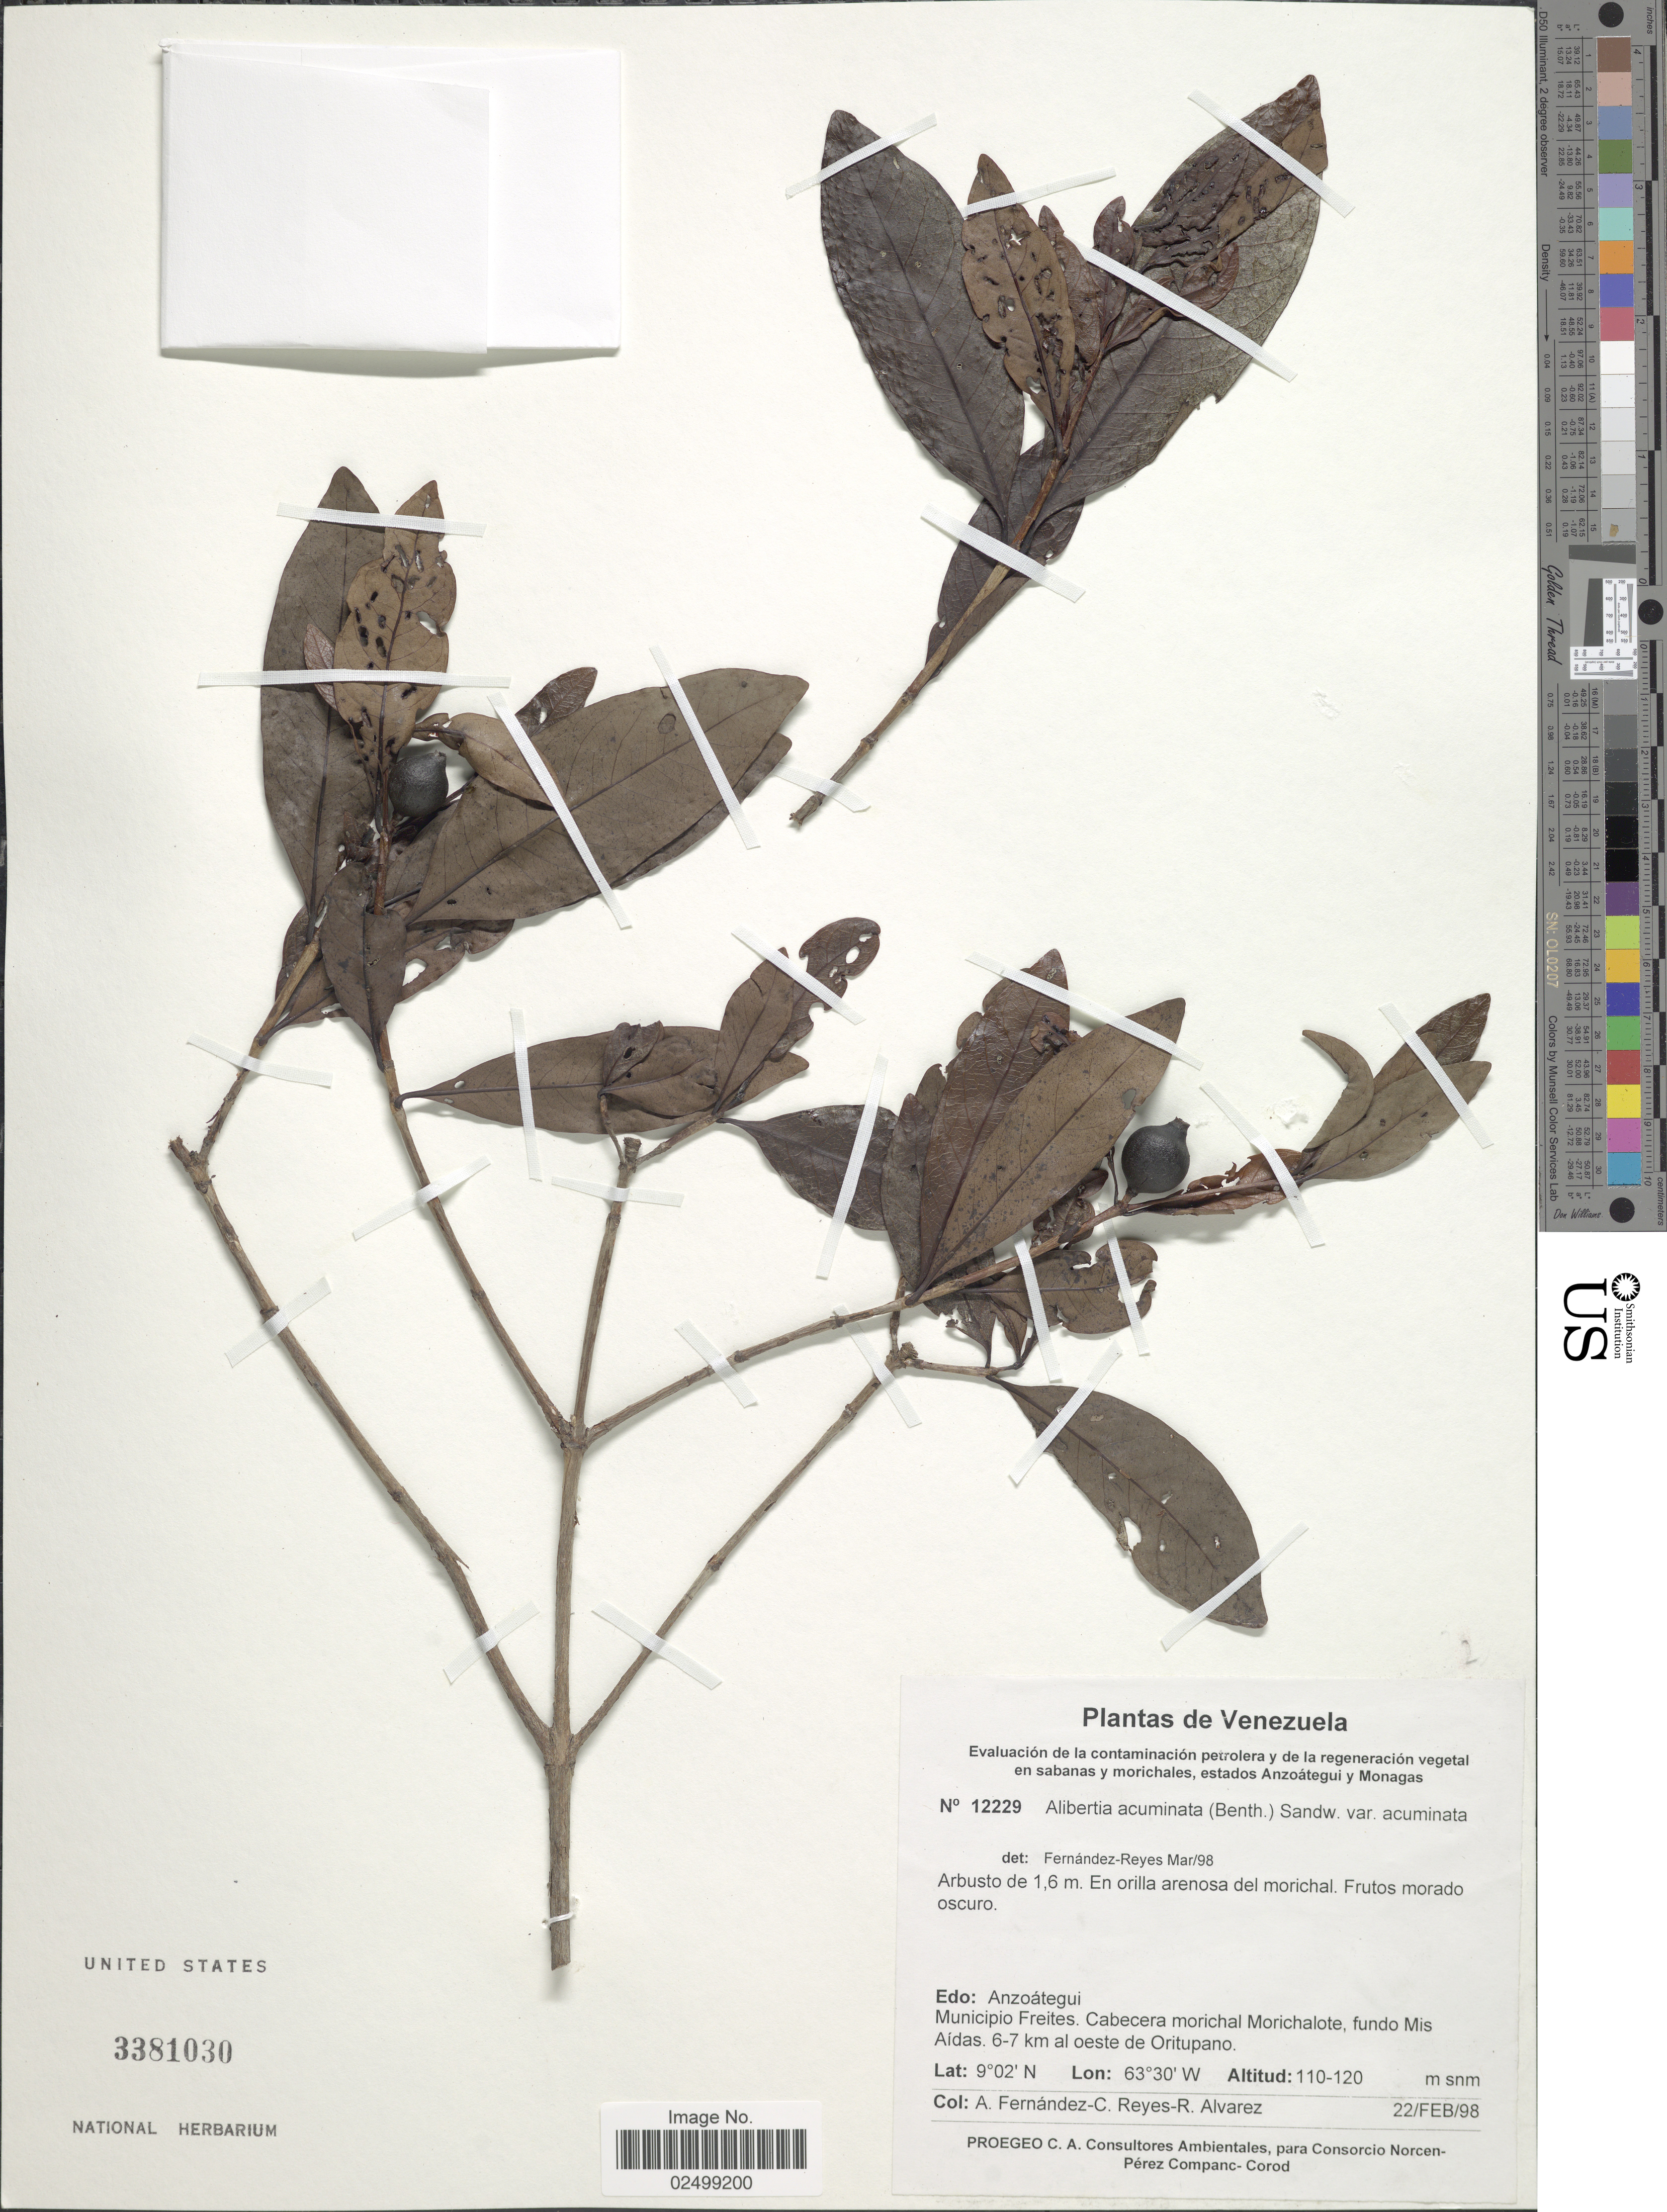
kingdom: Plantae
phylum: Tracheophyta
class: Magnoliopsida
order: Gentianales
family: Rubiaceae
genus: Alibertia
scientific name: Alibertia acuminata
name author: (Benth.) Sandwith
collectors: Á. Fernández, C. Reyes & R. Alvarez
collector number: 12229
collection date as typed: Transcribed d/m/y: 22/2/98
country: Venezuela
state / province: Anzoategui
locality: Municipio Freites. Cabecera morichal Morichalote, fundo Mis Aídas. 6-7 km al oeste de Oritupano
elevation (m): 110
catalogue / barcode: US 3381030